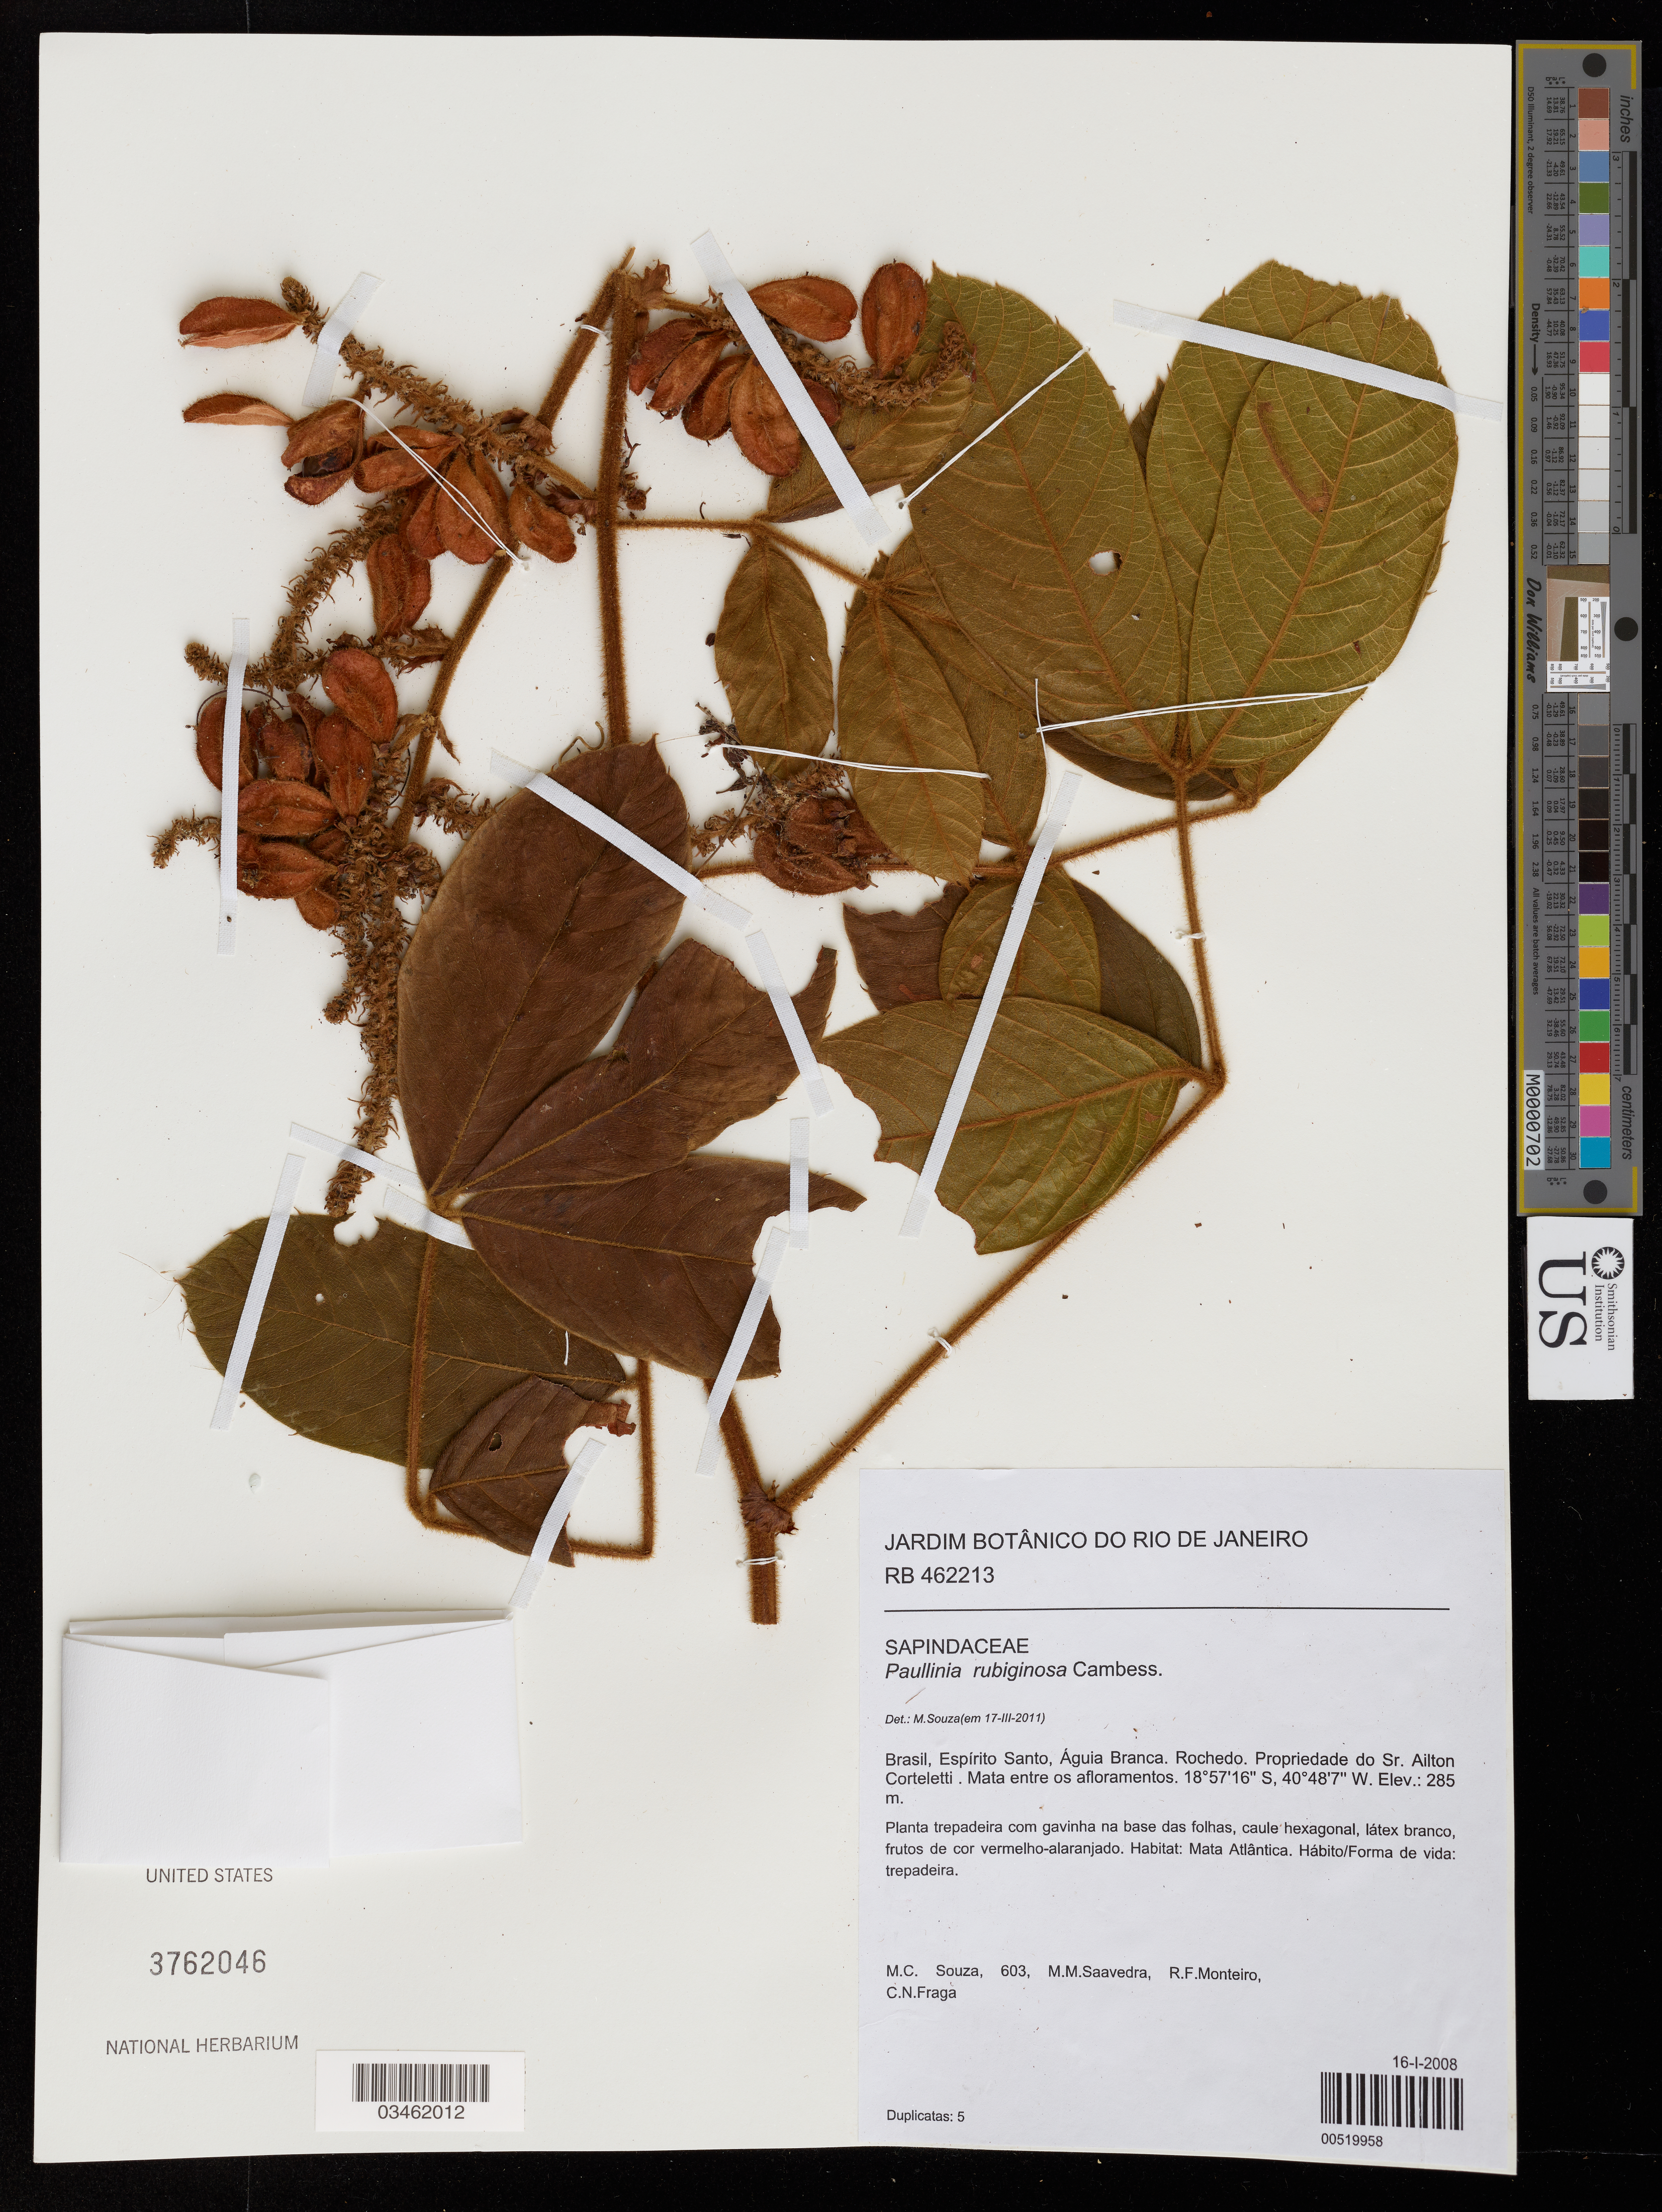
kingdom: Plantae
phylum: Tracheophyta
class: Magnoliopsida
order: Sapindales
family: Sapindaceae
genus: Paullinia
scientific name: Paullinia rubiginosa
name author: Cambess.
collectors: M. Souza, M. Saavedra, R. F. Monteiro & C. Fraga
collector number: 603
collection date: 2008-01-16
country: Brazil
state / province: Espírito Santo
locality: Águia Branca. Rochedo. Propriedade do Sr. Ailton Corteletti.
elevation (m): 285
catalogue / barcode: US 3762046